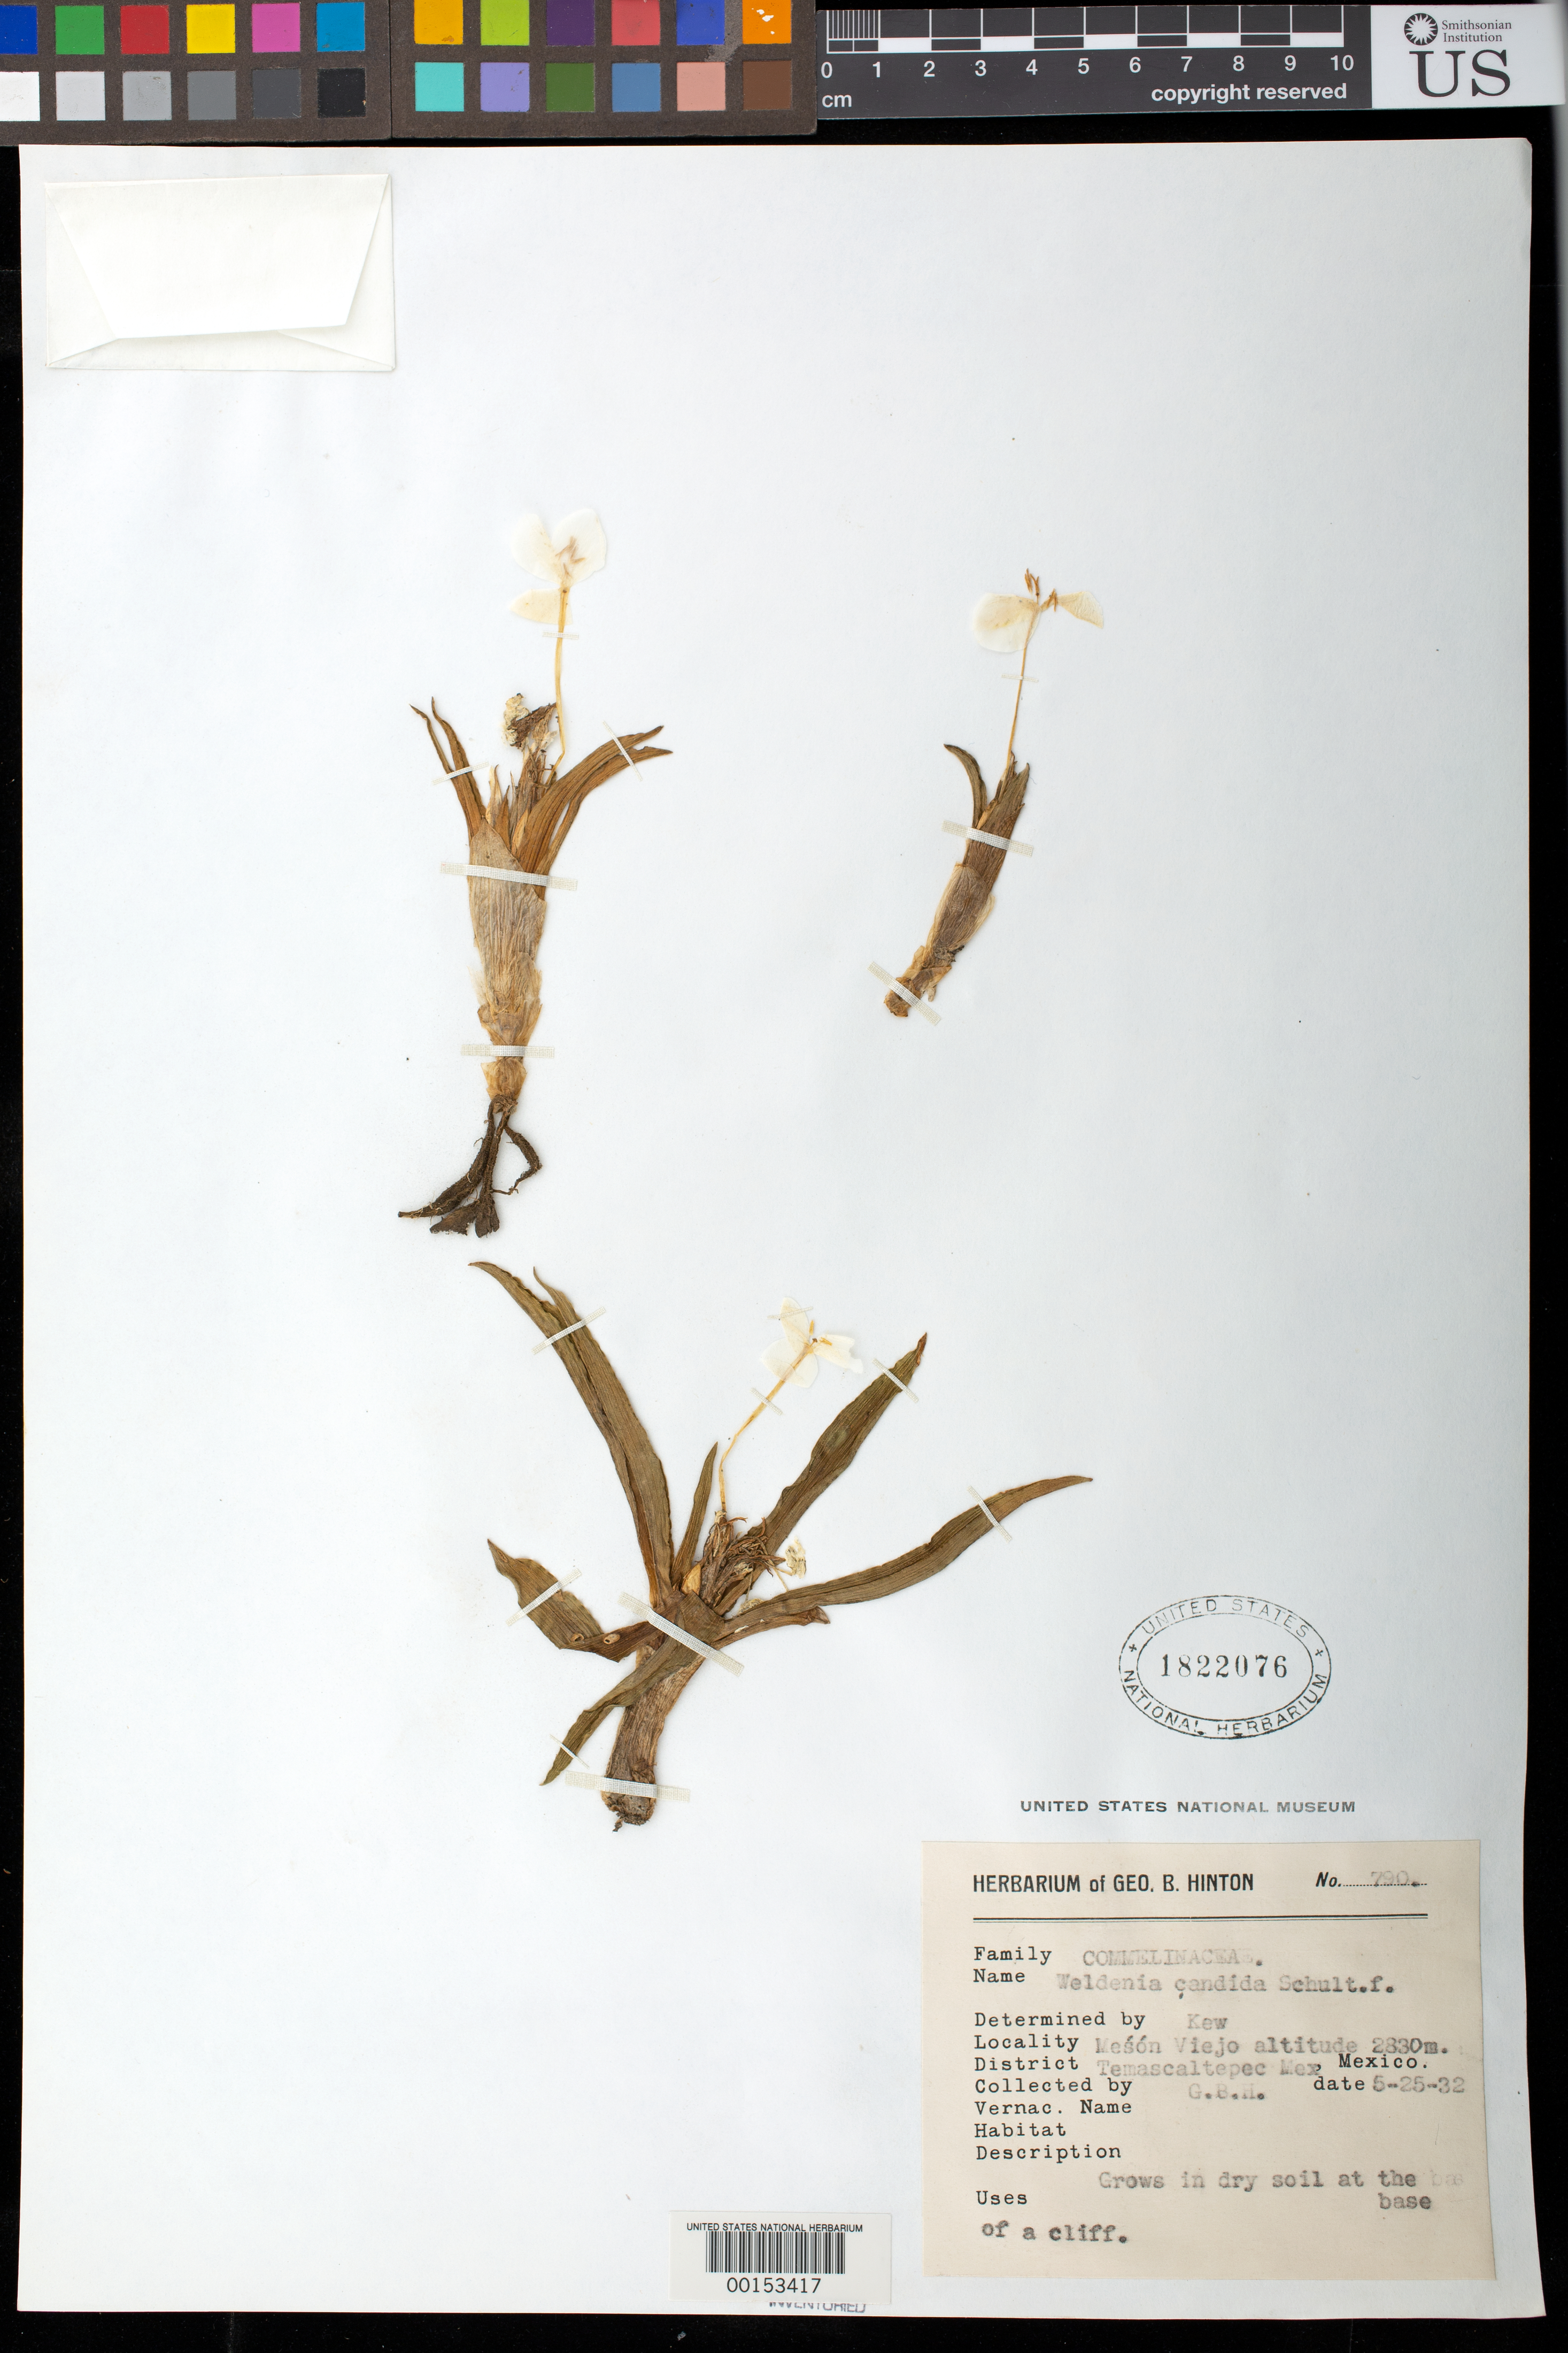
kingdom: Plantae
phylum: Tracheophyta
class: Liliopsida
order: Commelinales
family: Commelinaceae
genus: Weldenia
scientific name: Weldenia candida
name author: Schult. f.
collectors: G. B. Hinton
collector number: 790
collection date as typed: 25 May 1932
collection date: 1932-05-25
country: Mexico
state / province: México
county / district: Temascaltepec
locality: Meson Viejo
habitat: Dry soil, cliff base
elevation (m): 2830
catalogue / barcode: US 1822076